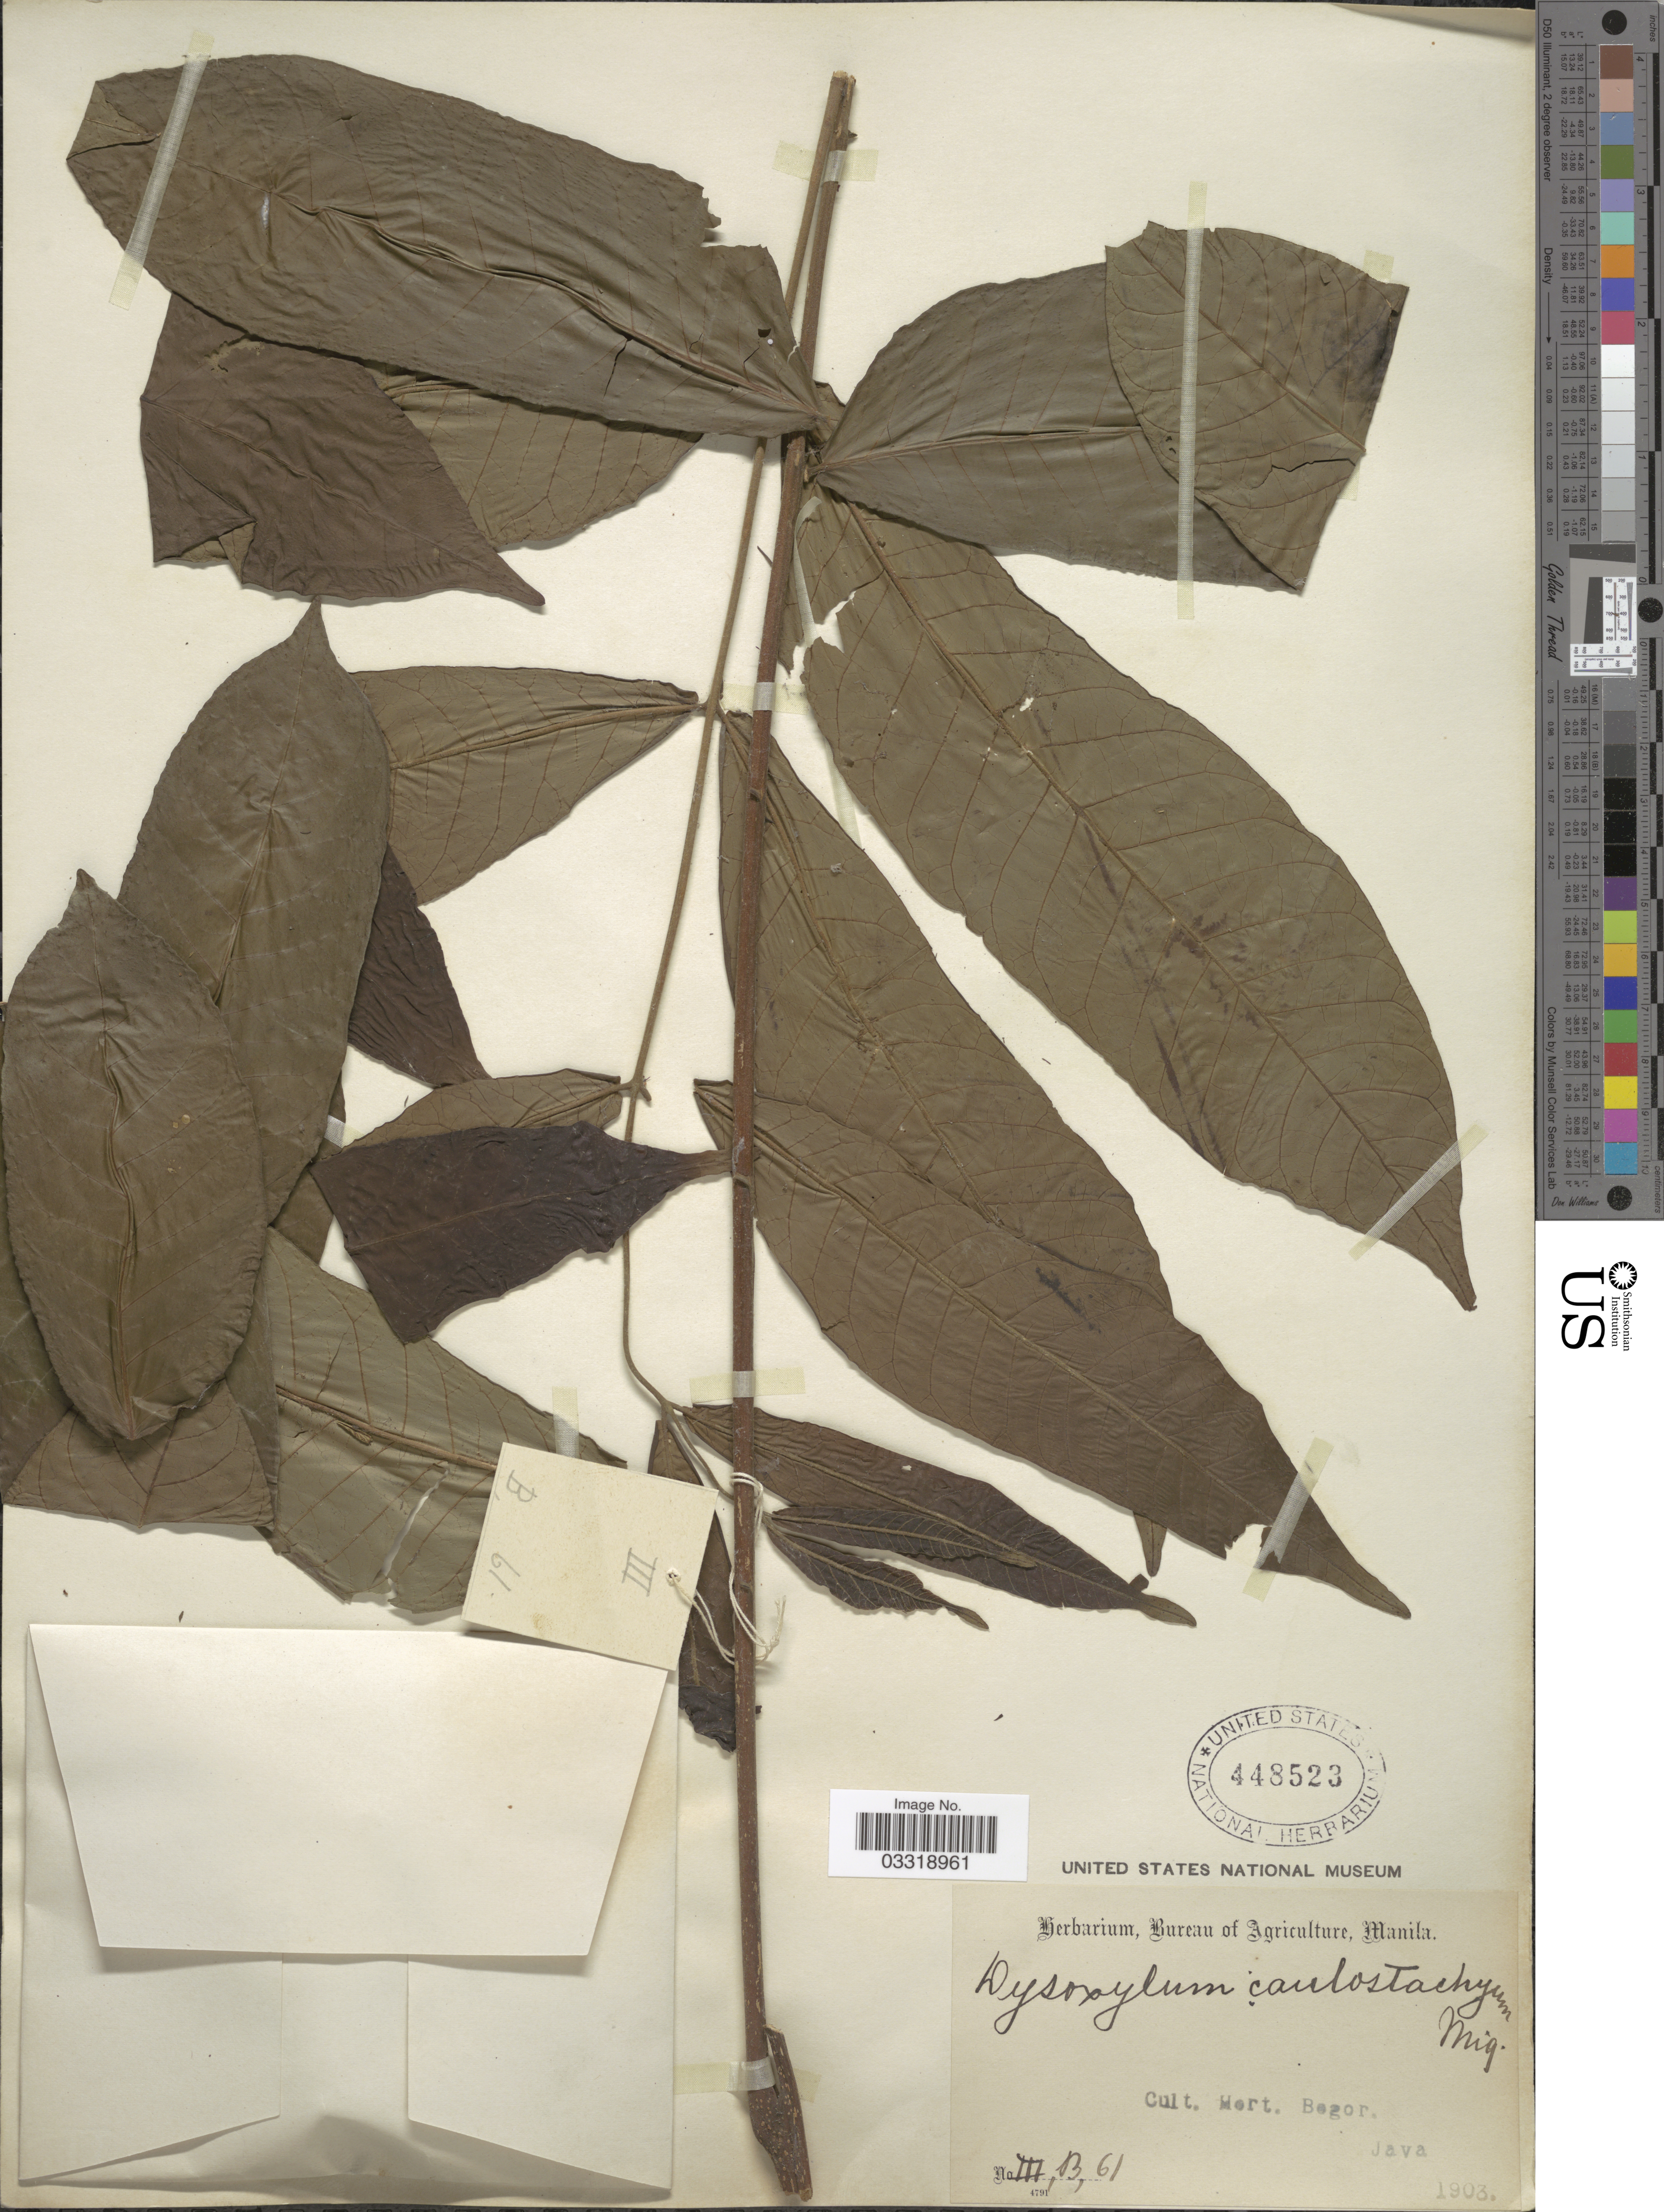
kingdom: Plantae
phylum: Tracheophyta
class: Magnoliopsida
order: Sapindales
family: Meliaceae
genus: Epicharis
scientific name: Epicharis parasitica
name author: (Osbeck) Mabb.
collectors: ex Herb. Bur. Agric. Manila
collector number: III,B,61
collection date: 1903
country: Indonesia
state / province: Java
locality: Cult. Hort. Bogor.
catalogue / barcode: US 448523